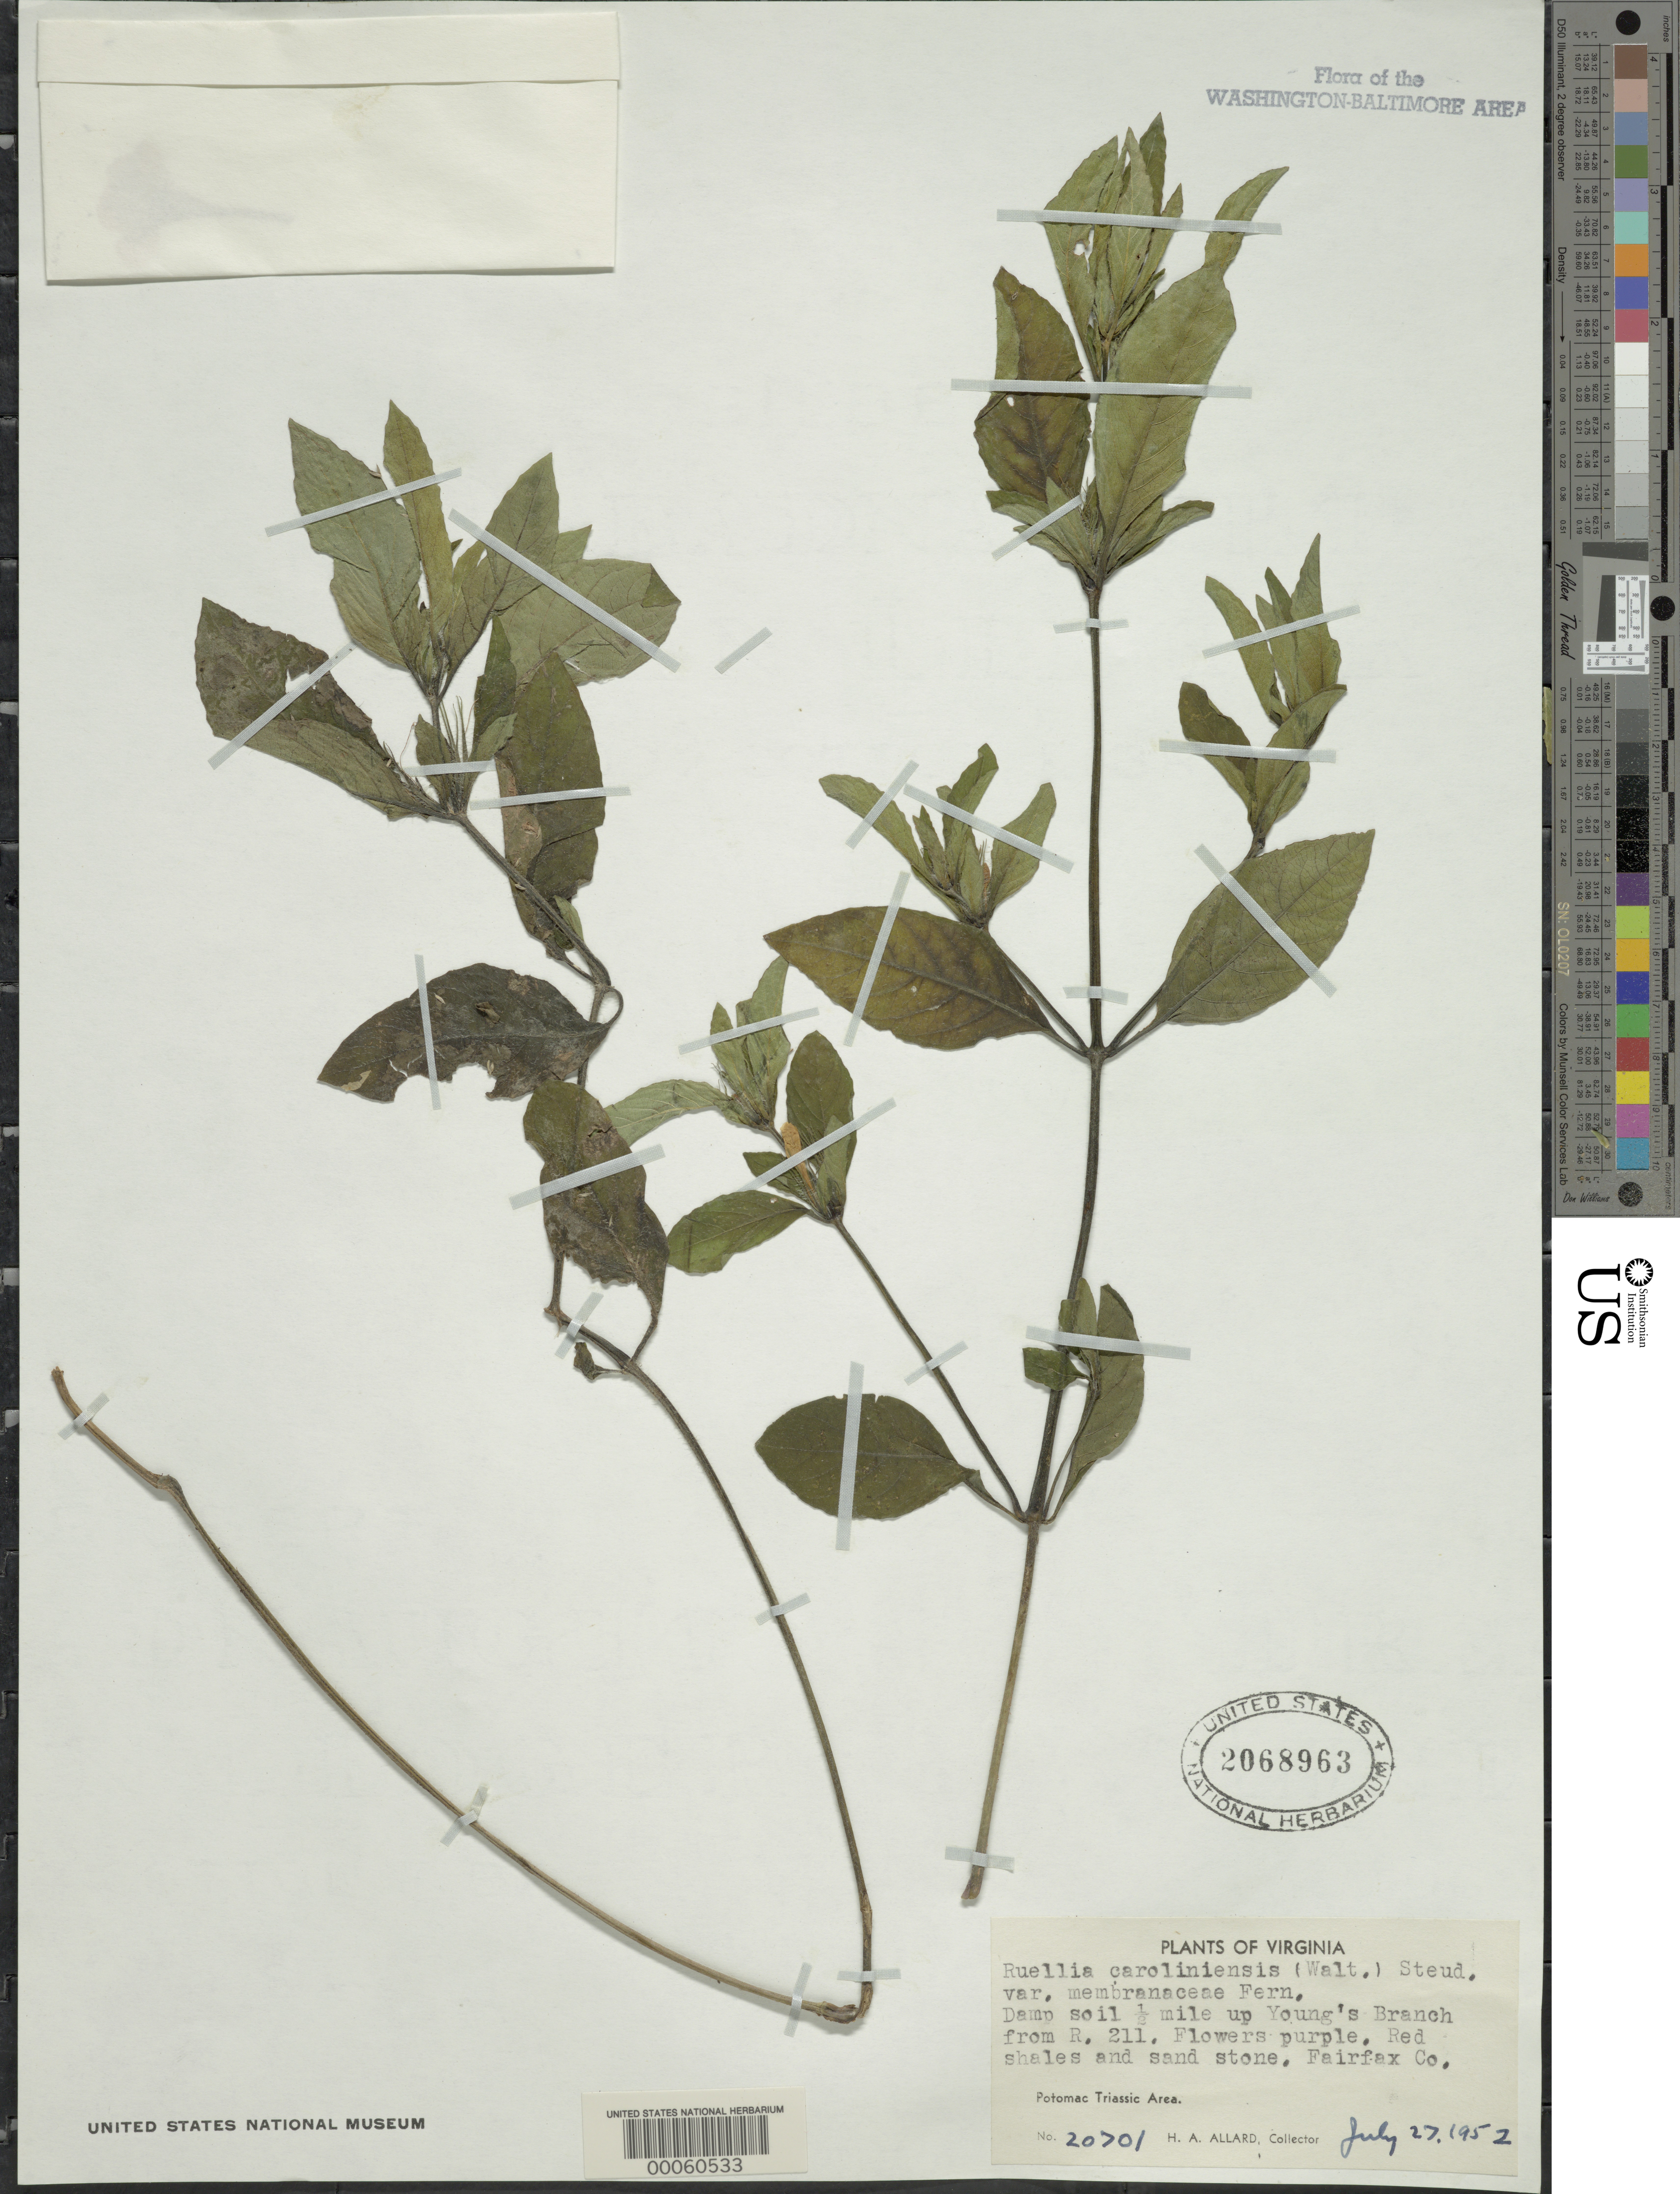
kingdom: Plantae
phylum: Tracheophyta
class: Magnoliopsida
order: Lamiales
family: Acanthaceae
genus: Ruellia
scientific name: Ruellia caroliniensis var. membranacea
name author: Fernald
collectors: H. A. Allard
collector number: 20701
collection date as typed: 27 Jul 1952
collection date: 1952-07-27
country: United States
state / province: Virginia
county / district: Fairfax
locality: Upstream from Route 211 on Youngs Branch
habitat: Damp soil .5 mi up youngs branch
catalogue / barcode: US 2068963